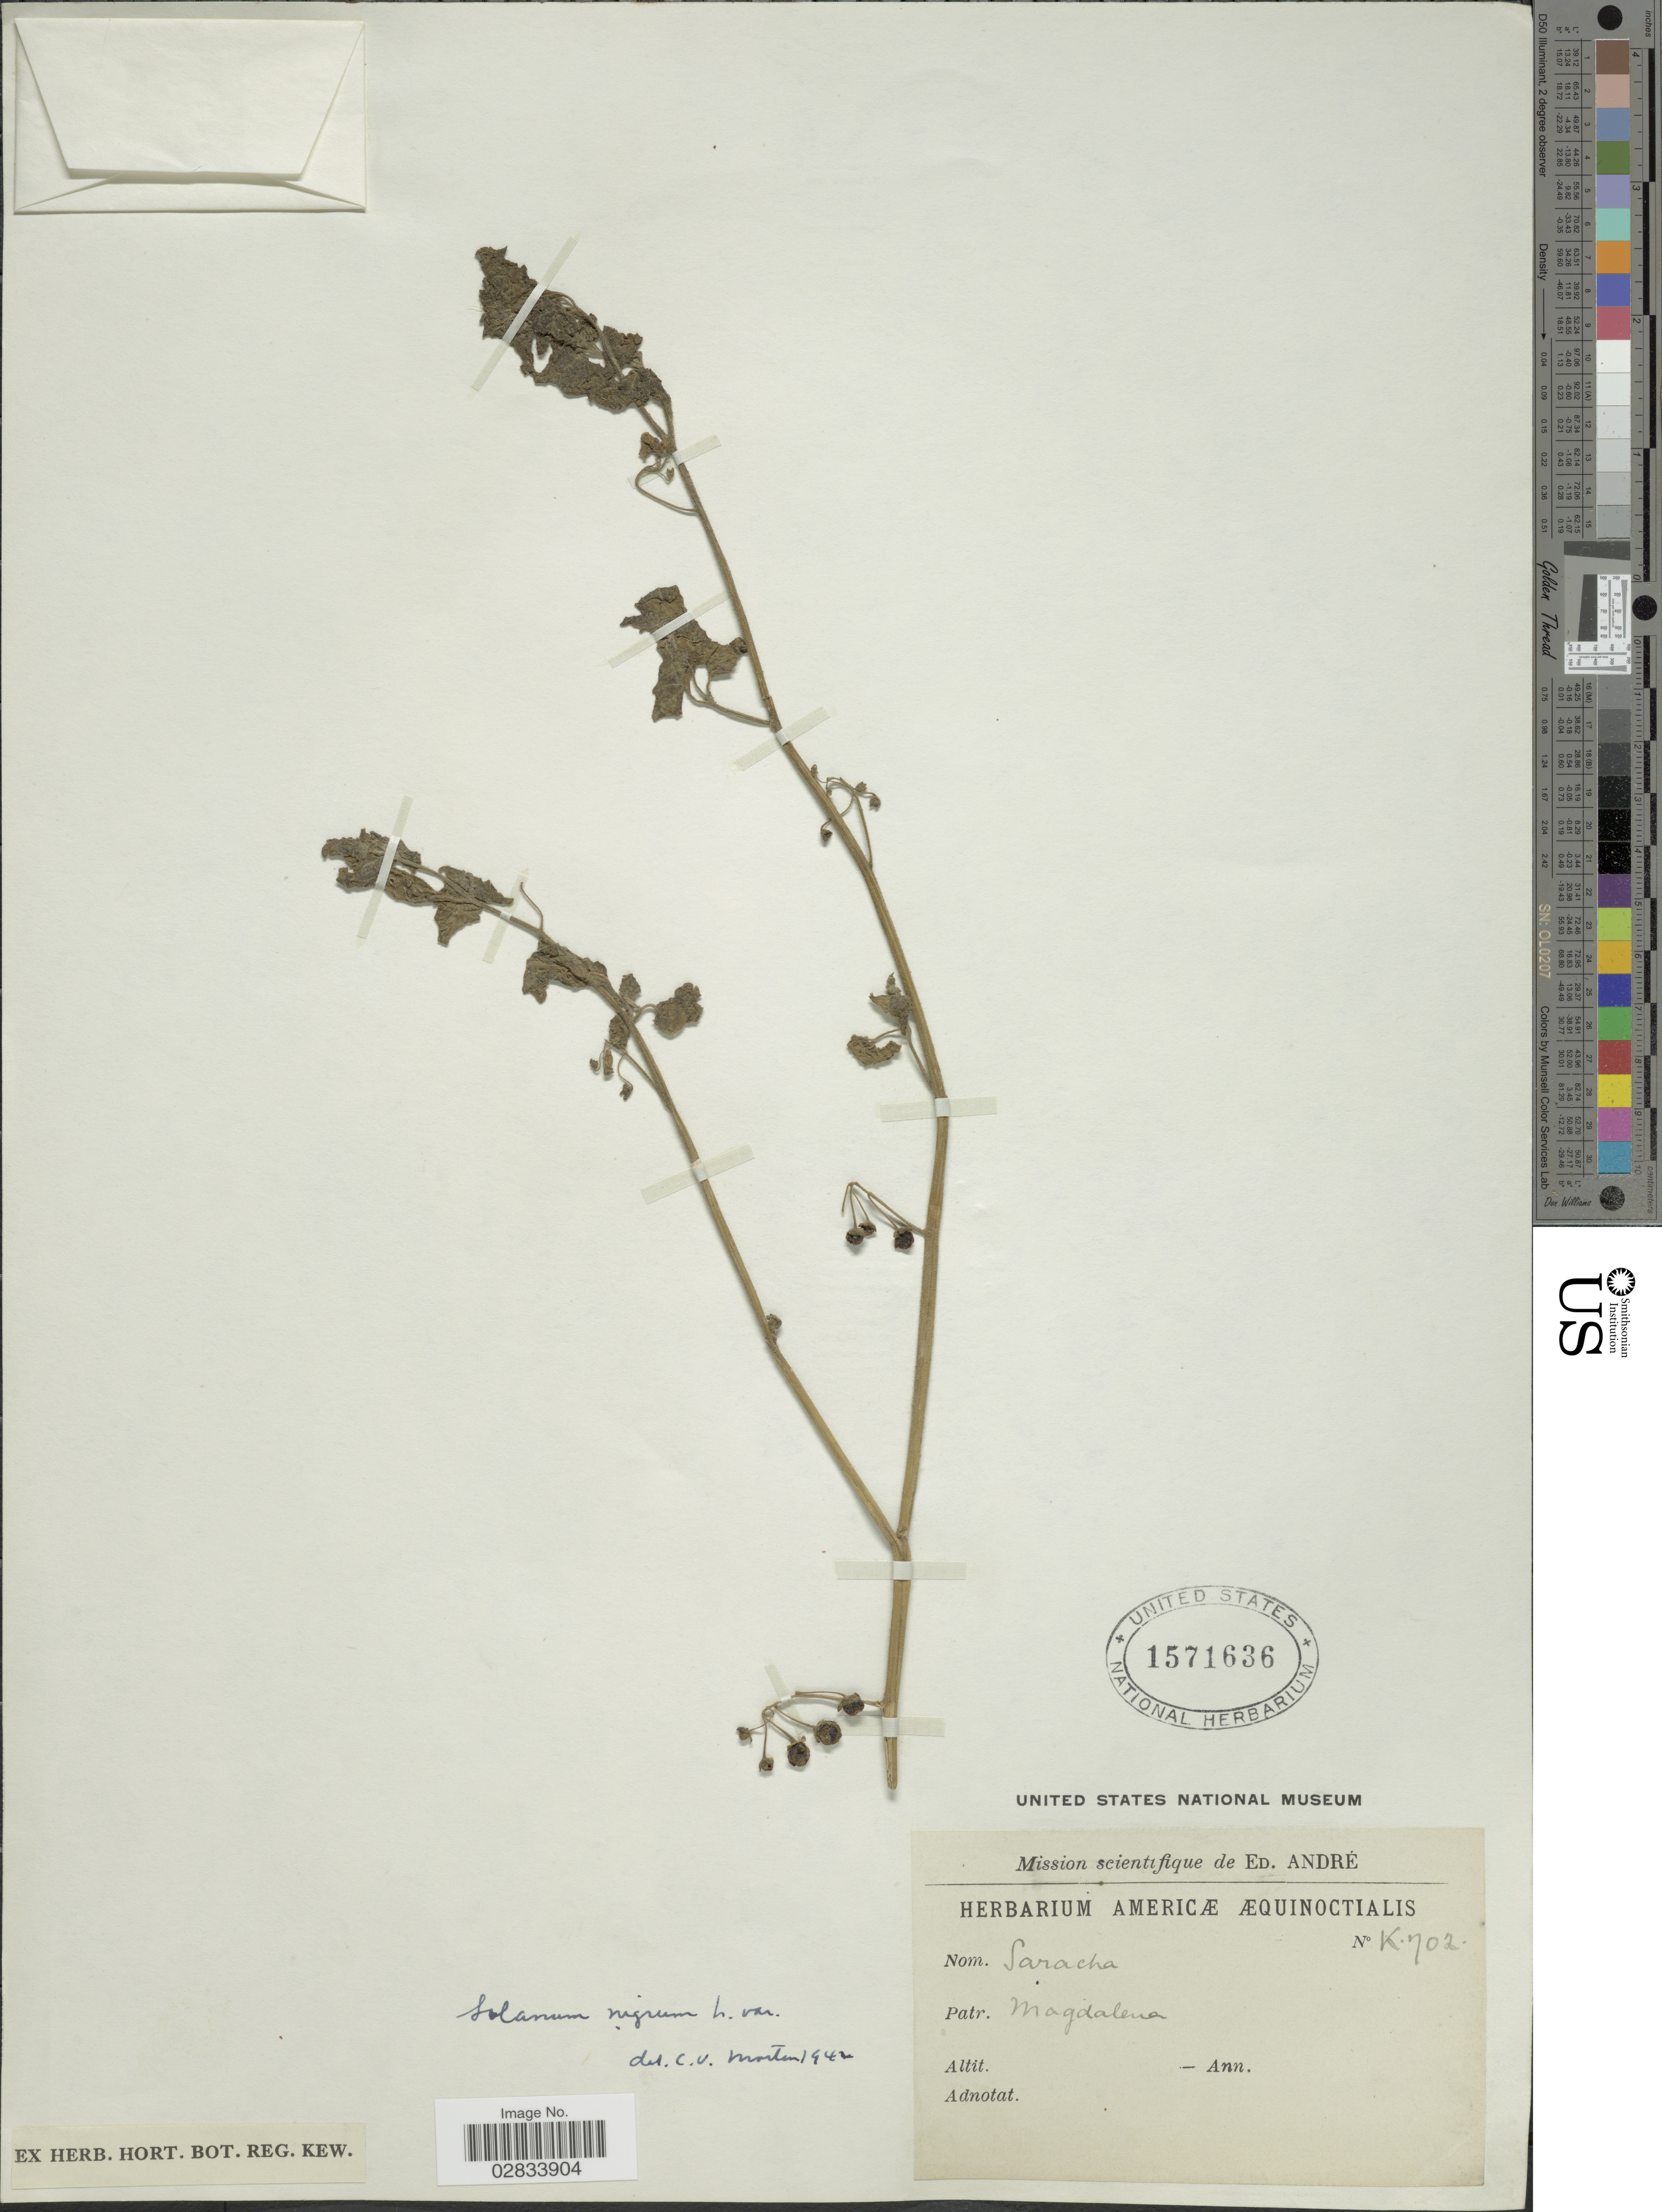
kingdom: Plantae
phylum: Tracheophyta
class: Magnoliopsida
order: Solanales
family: Solanaceae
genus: Solanum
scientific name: Solanum nigrum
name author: L.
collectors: E. Andre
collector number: K702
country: Colombia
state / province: Magdalena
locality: Magdalena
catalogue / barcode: US 1571636